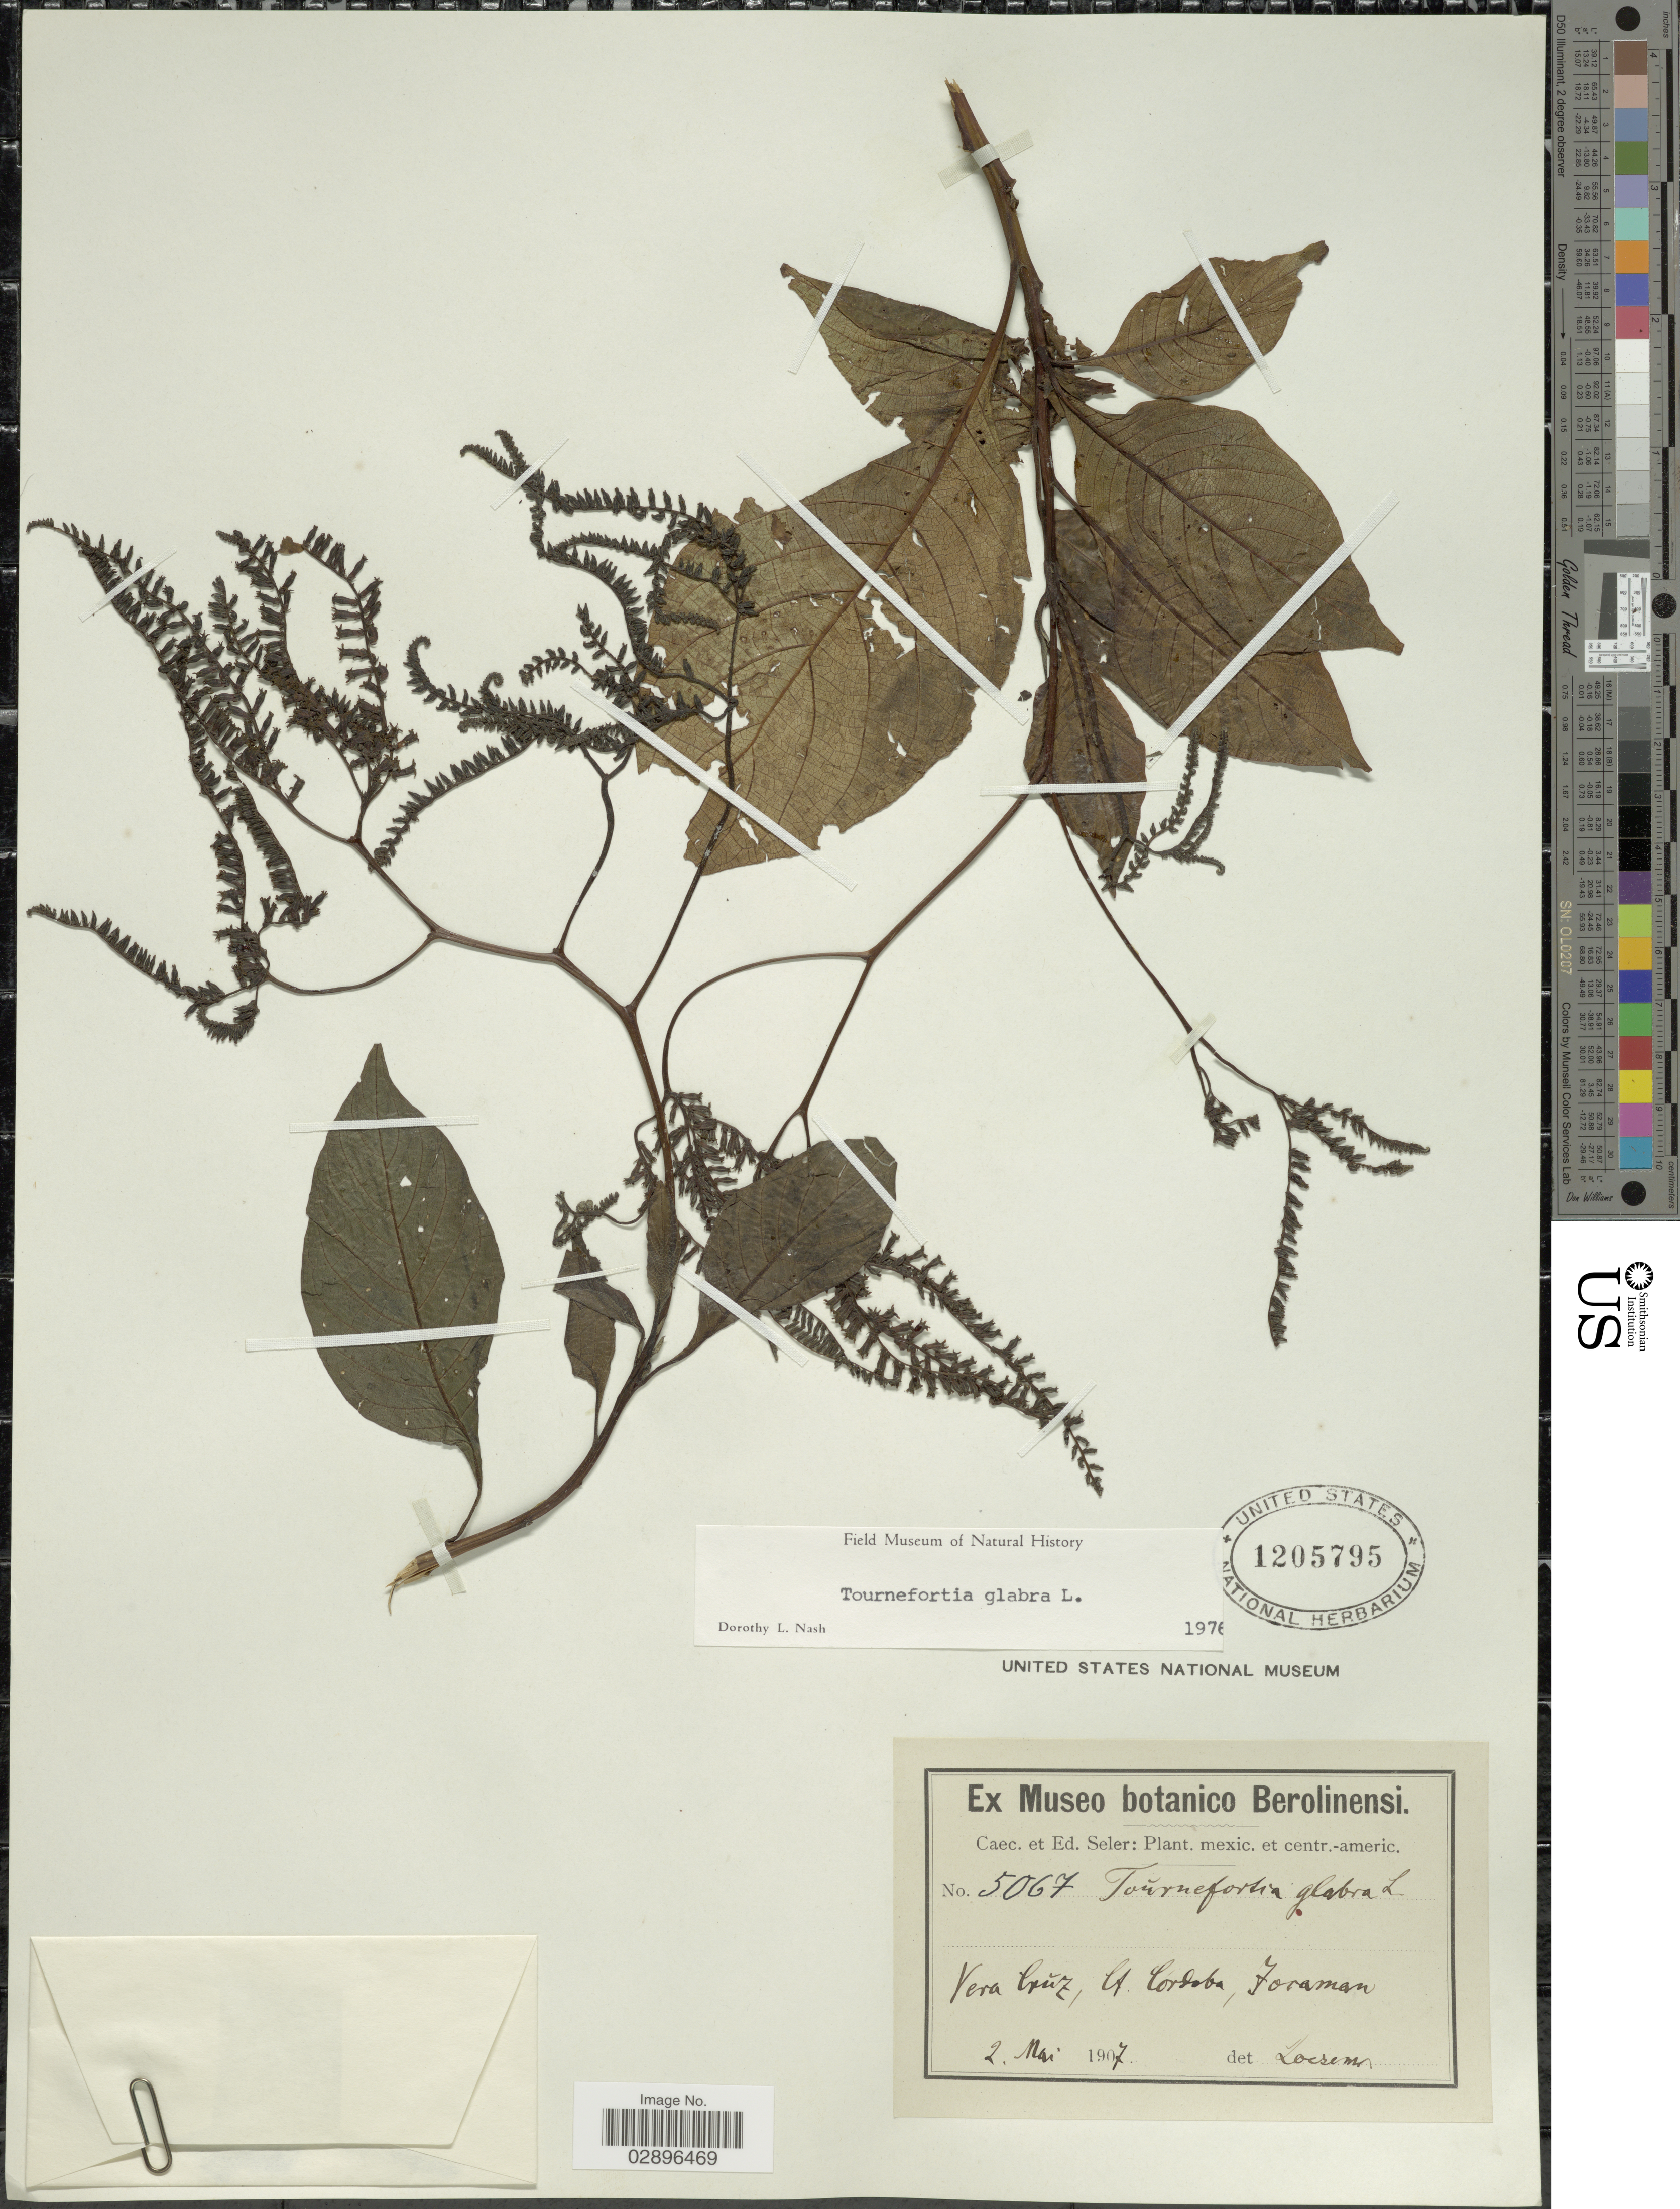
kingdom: Plantae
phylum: Tracheophyta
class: Magnoliopsida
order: Boraginales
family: Heliotropiaceae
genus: Tournefortia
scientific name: Tournefortia glabra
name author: L.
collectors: C. Seler & E. G. Seler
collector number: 5067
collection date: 1907-05-02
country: Mexico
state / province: Veracruz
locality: Vera Cruz, Ct. Cordoba, Foraman [interpreted].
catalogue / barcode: US 1205795